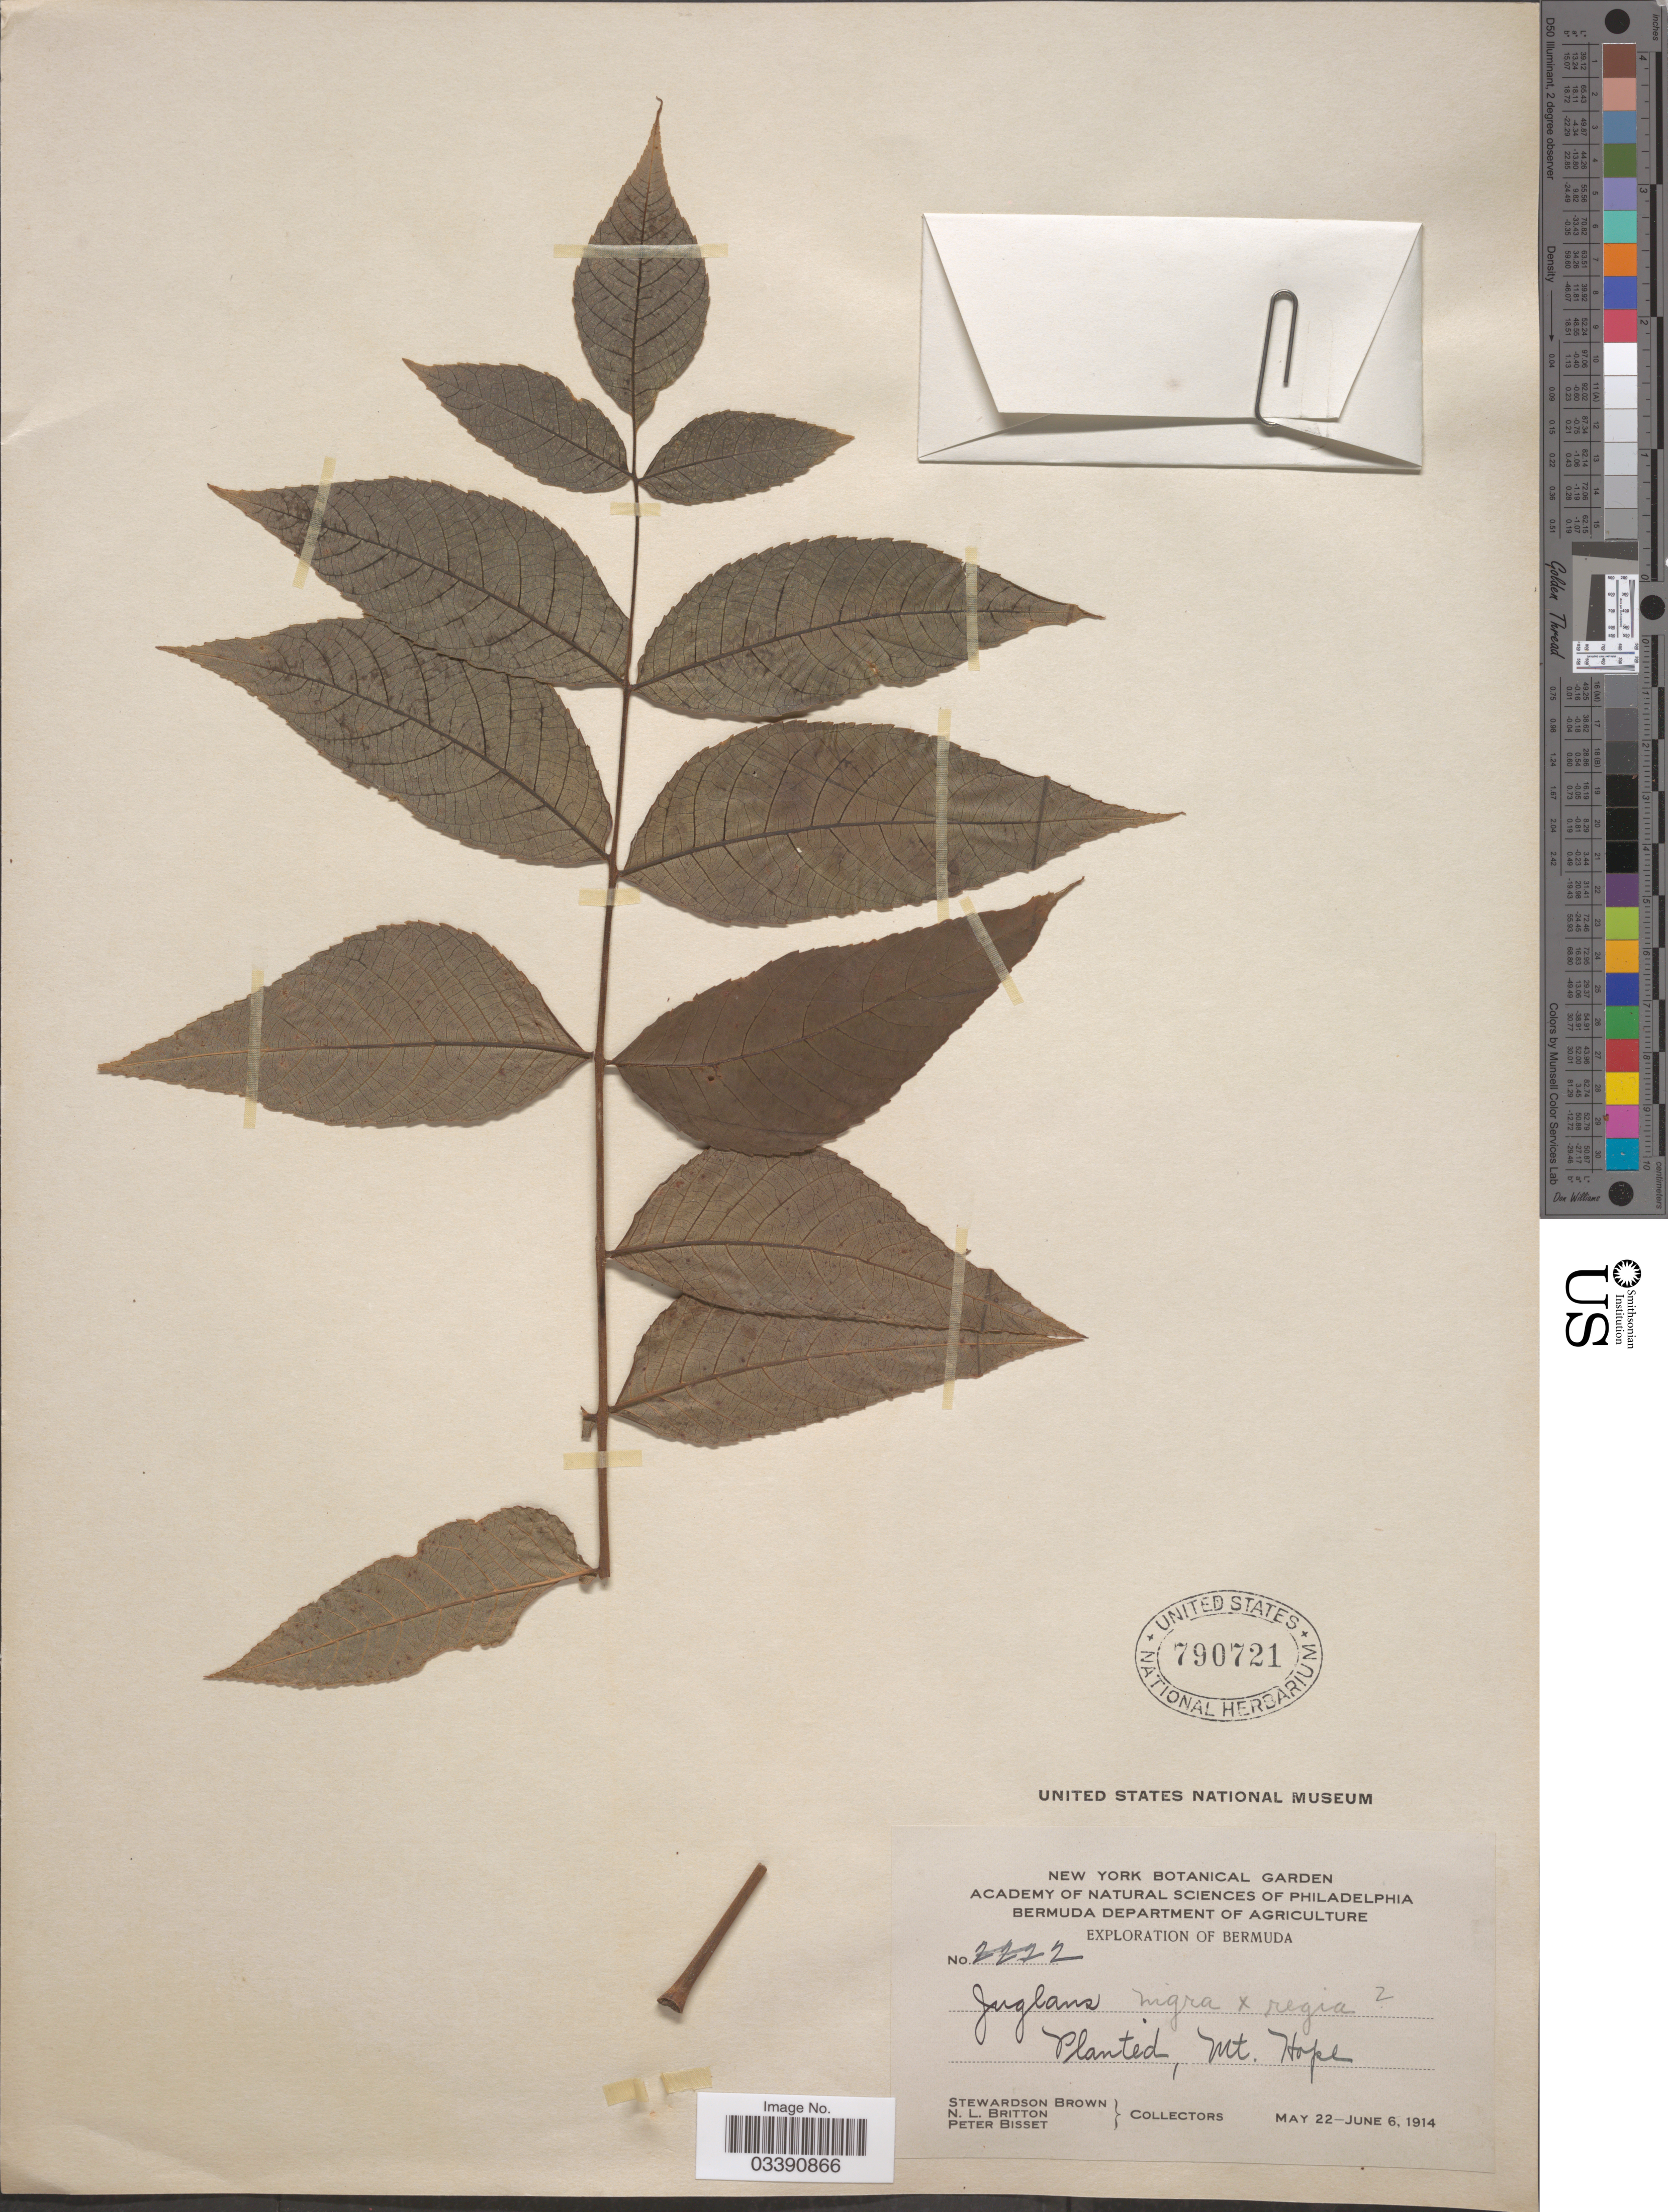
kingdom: Plantae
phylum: Tracheophyta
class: Magnoliopsida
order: Fagales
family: Juglandaceae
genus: Juglans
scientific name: Juglans nigra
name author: L.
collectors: S. Brown, N. Britton & P. Bisset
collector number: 2222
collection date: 1914-05-22/1914-06-06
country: Bermuda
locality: Mt. Hope.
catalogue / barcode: US 790721